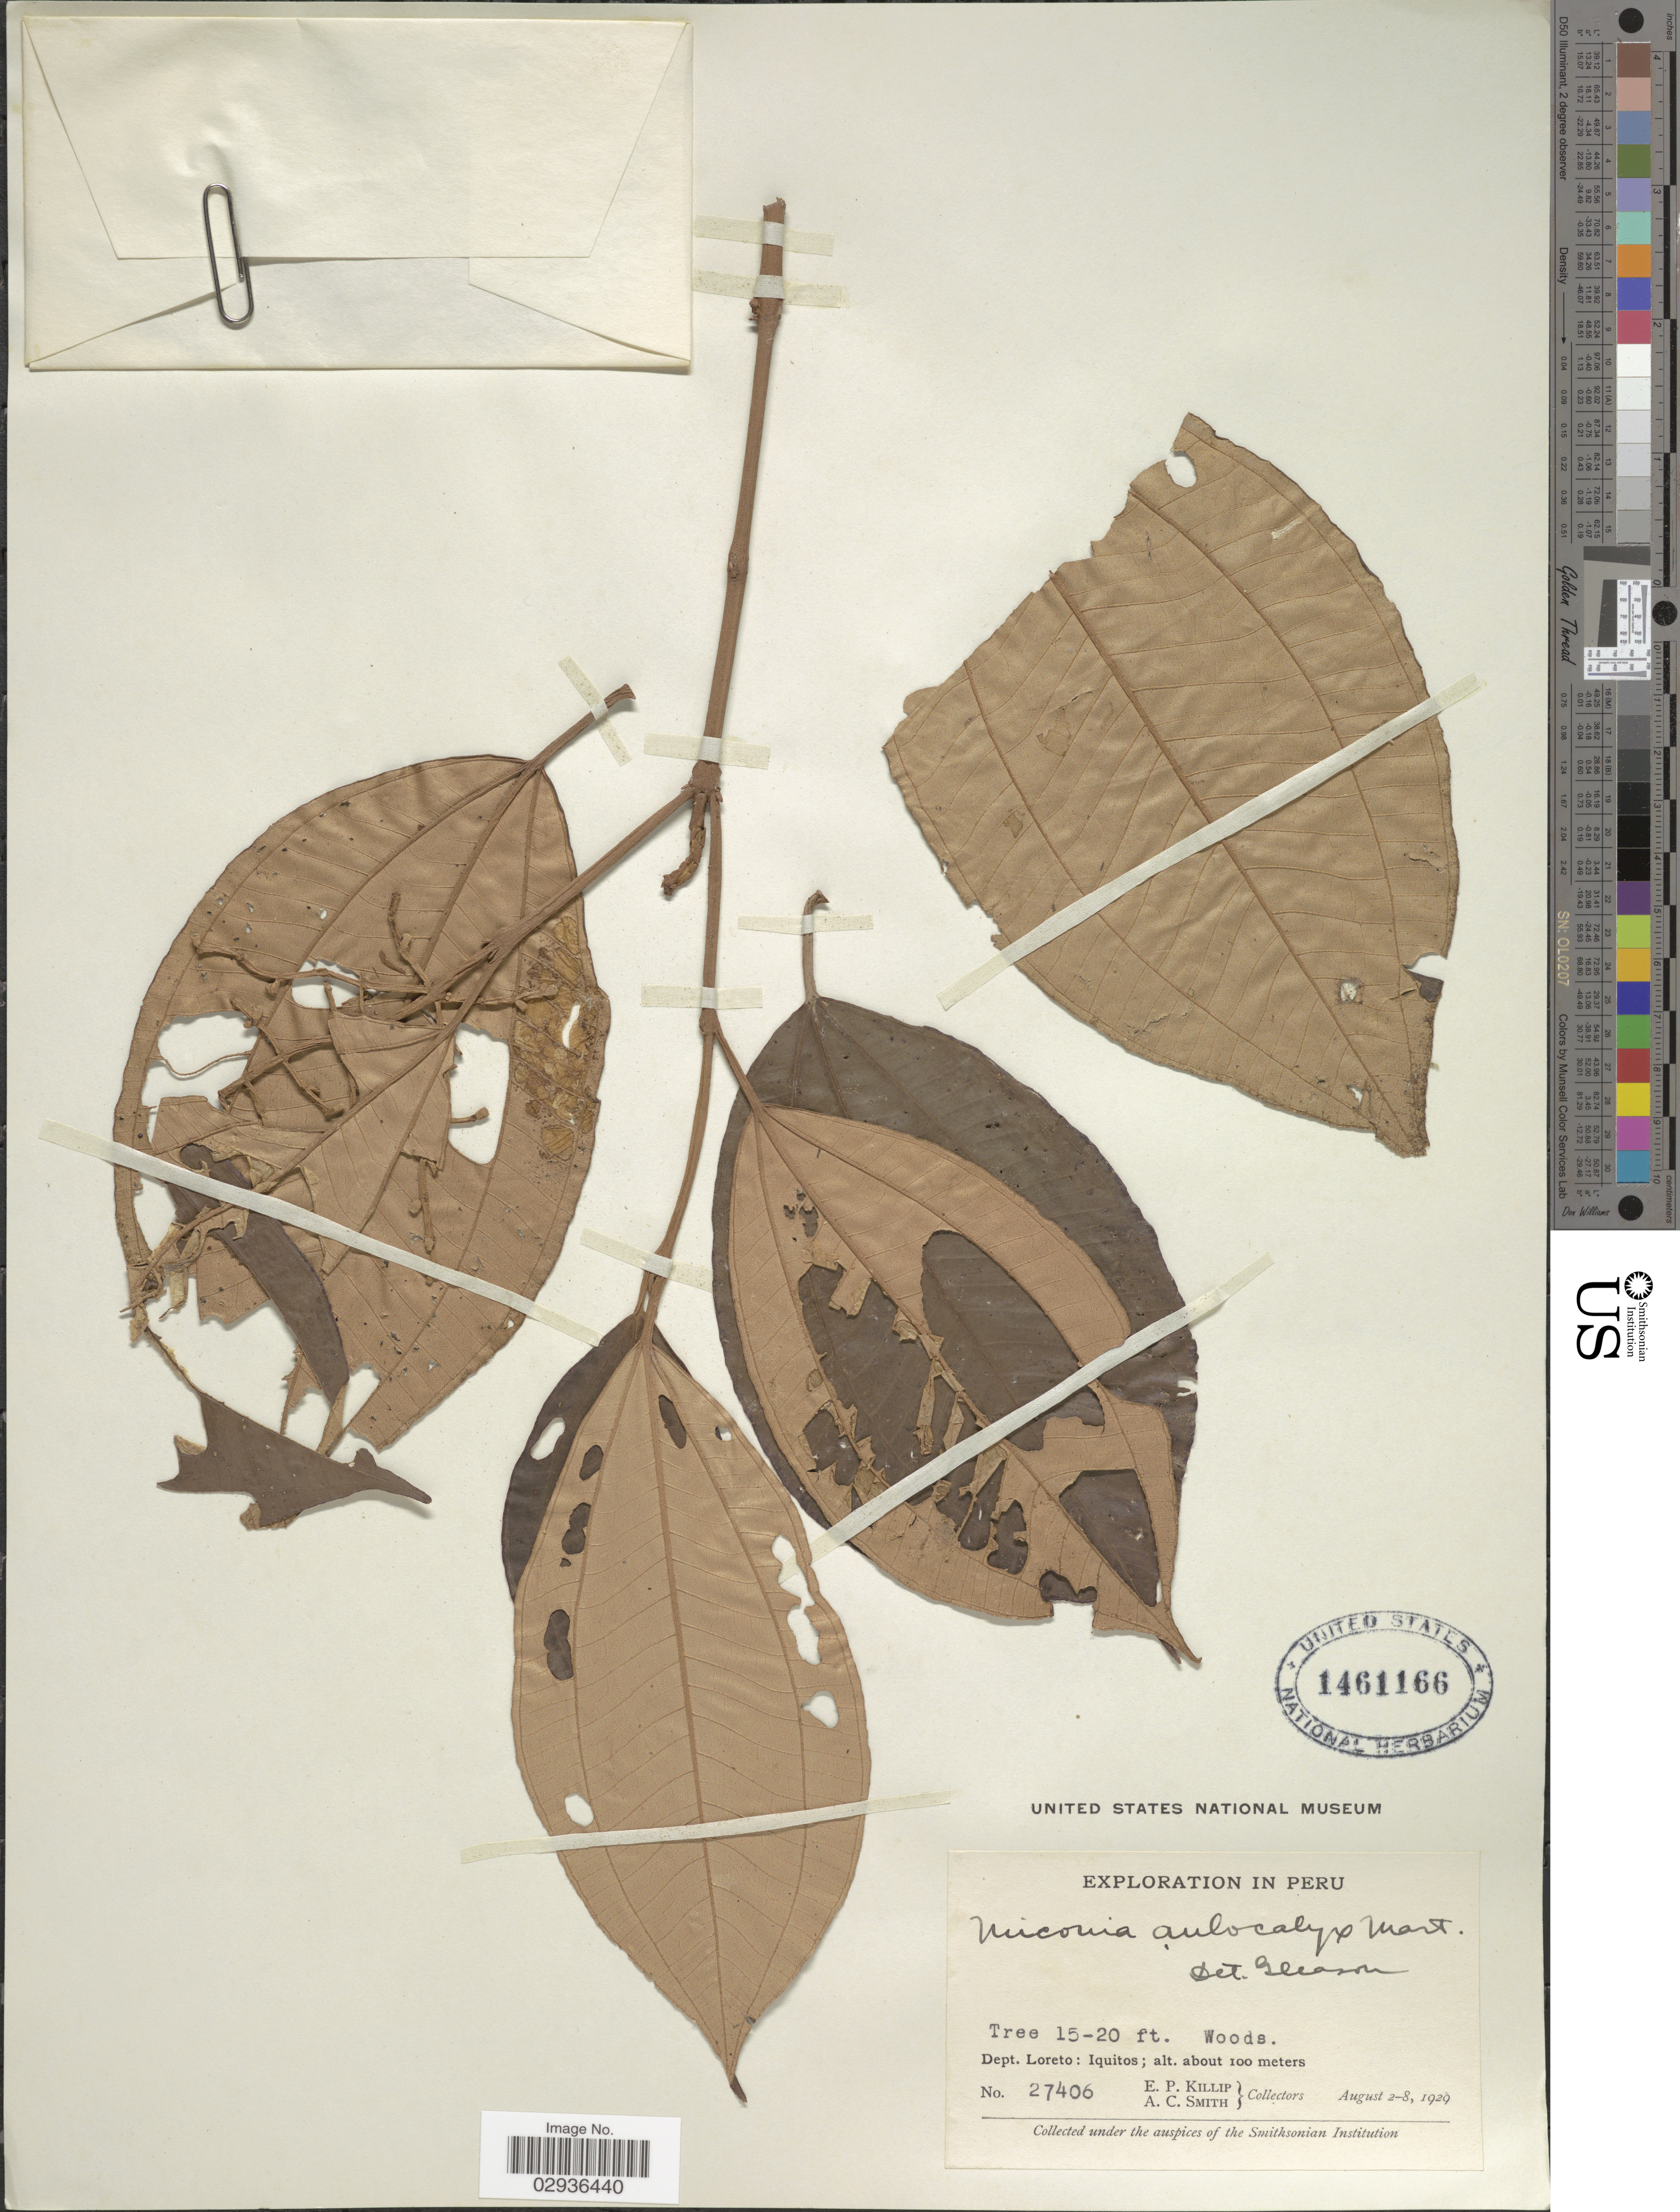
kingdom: Plantae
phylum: Tracheophyta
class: Magnoliopsida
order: Myrtales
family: Melastomataceae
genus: Miconia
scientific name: Miconia aulocalyx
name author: Mart. ex Triana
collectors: E. P. Killip & A. C. Smith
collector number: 27406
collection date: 1929-08-02/1929-08-08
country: Peru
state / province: Loreto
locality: Dept. Loreto: Iquitos.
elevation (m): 100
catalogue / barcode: US 1461166